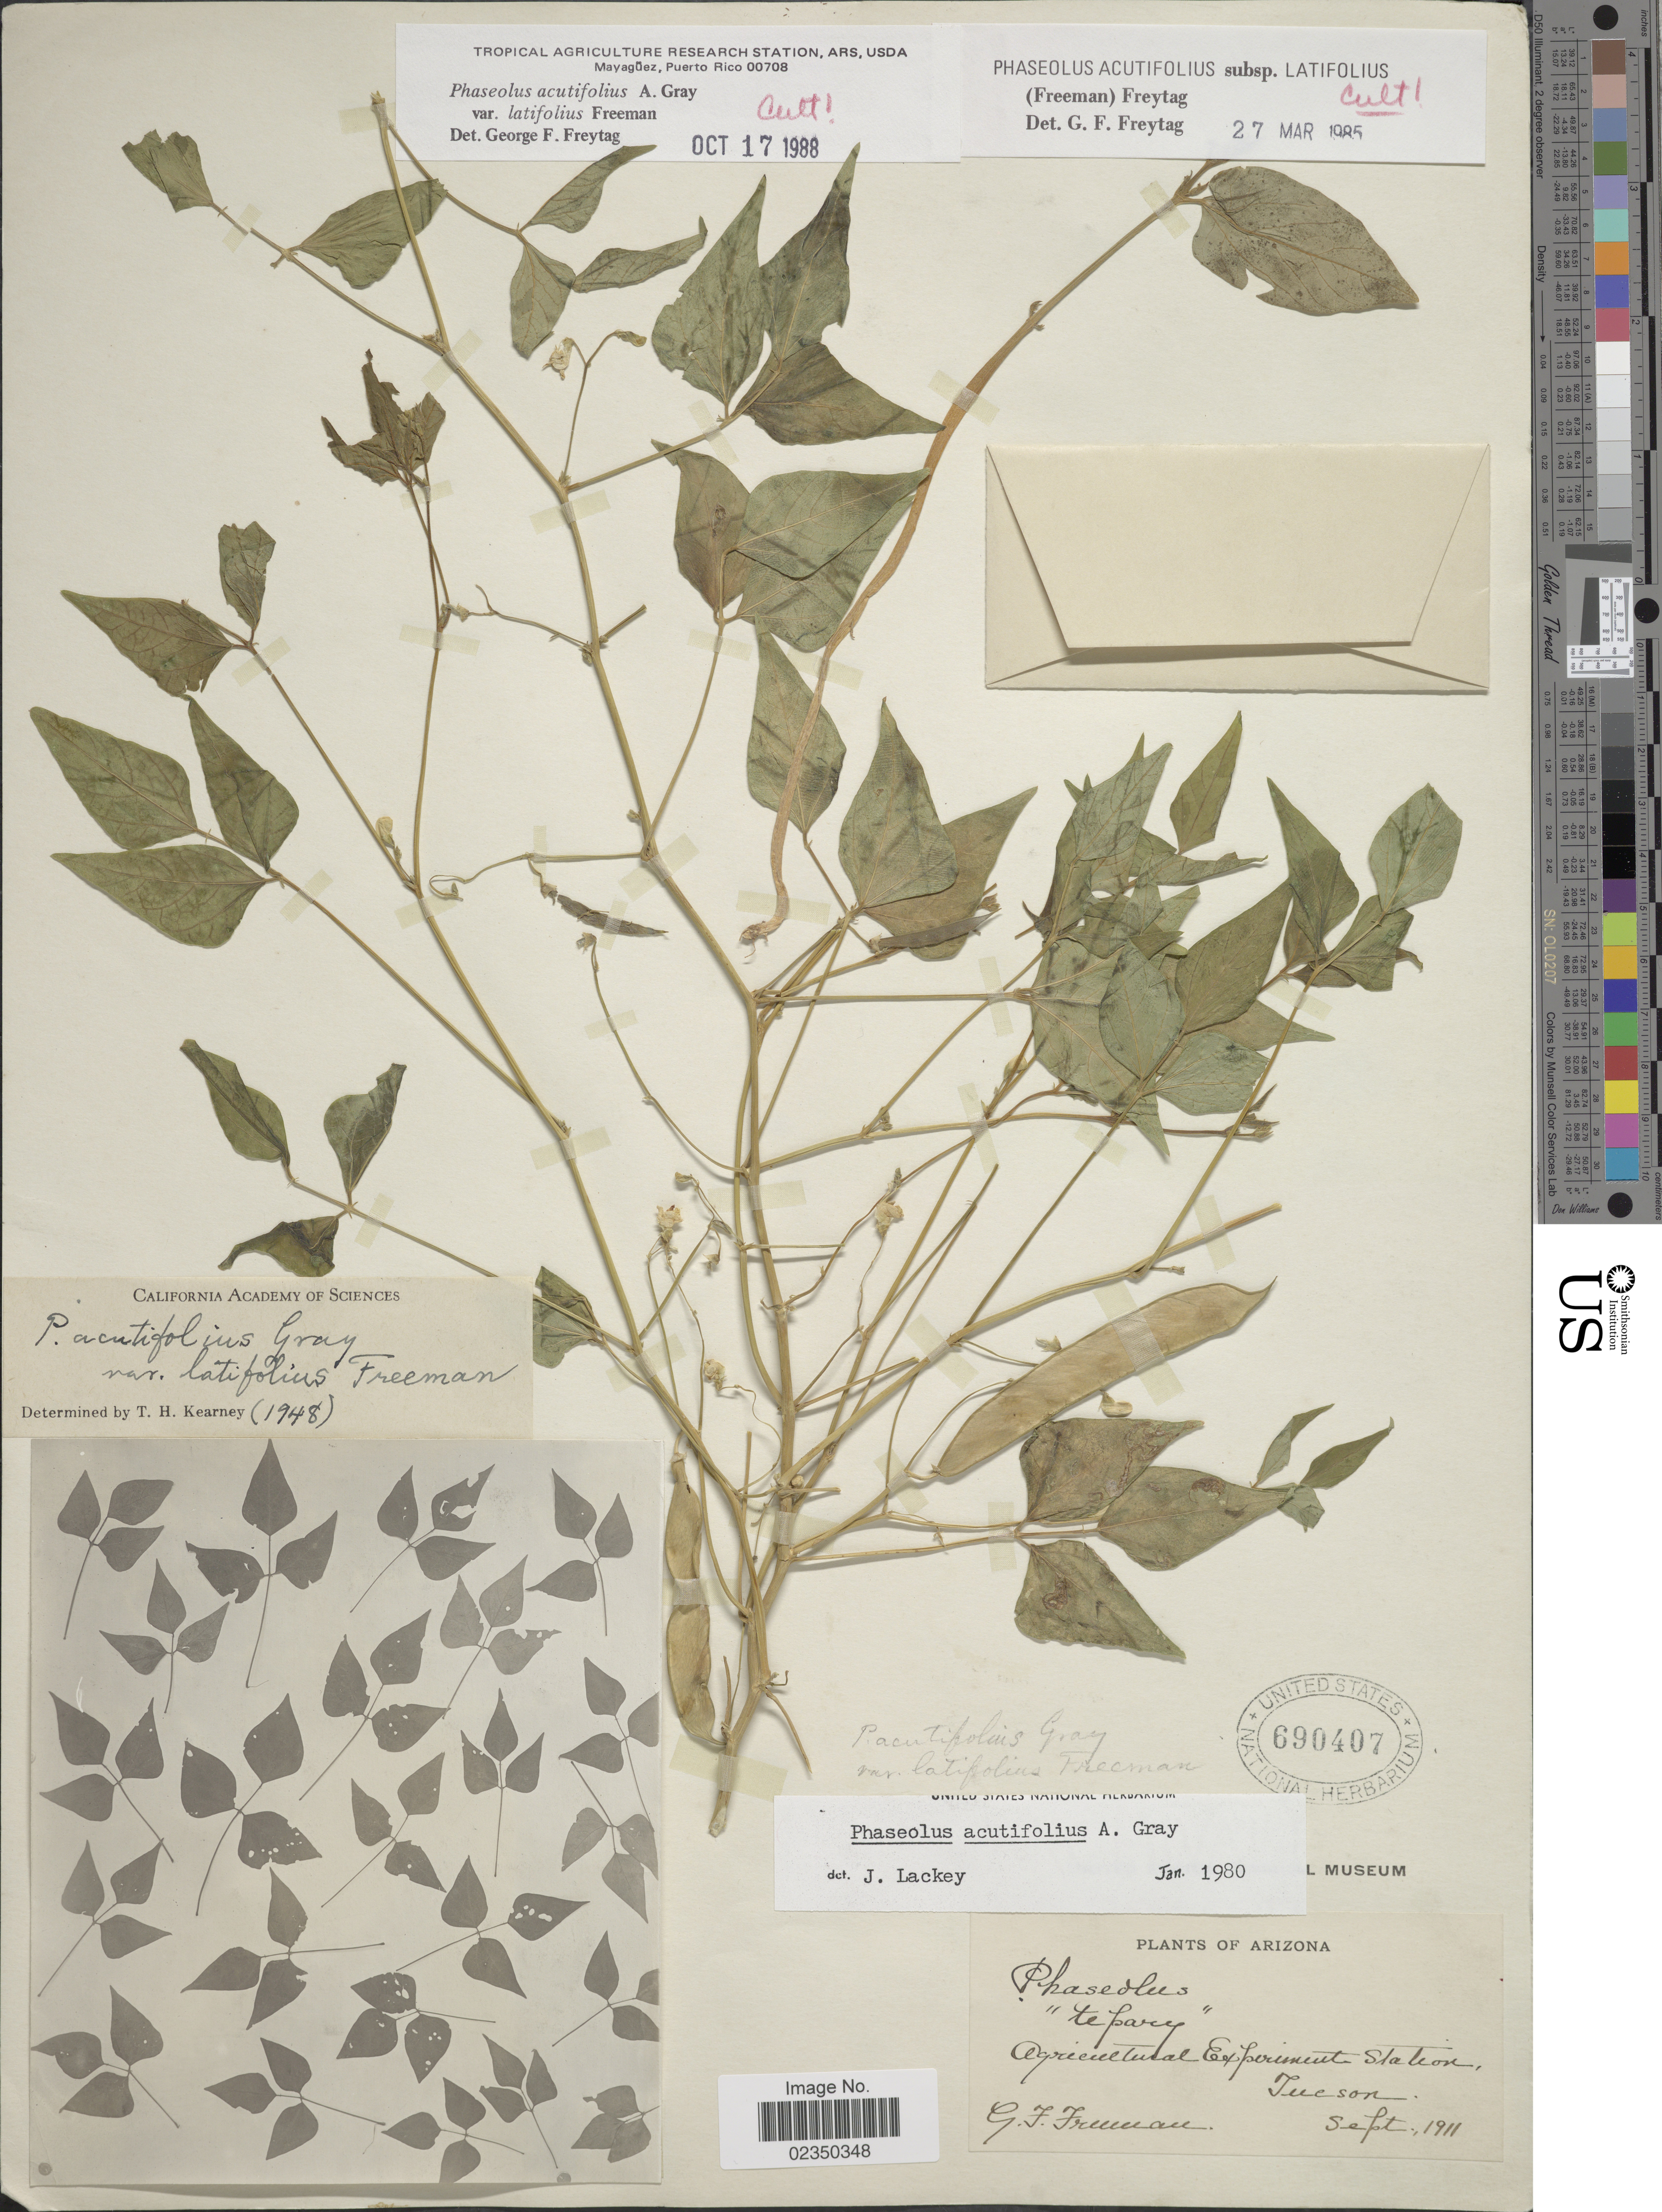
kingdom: Plantae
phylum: Tracheophyta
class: Magnoliopsida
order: Fabales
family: Fabaceae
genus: Phaseolus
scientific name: Phaseolus acutifolius var. latifolius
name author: G. F. Freeman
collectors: G. Freeman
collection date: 1911-09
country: United States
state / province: Arizona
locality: Agricultural Experiment Station, Tucson.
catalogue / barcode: US 690407